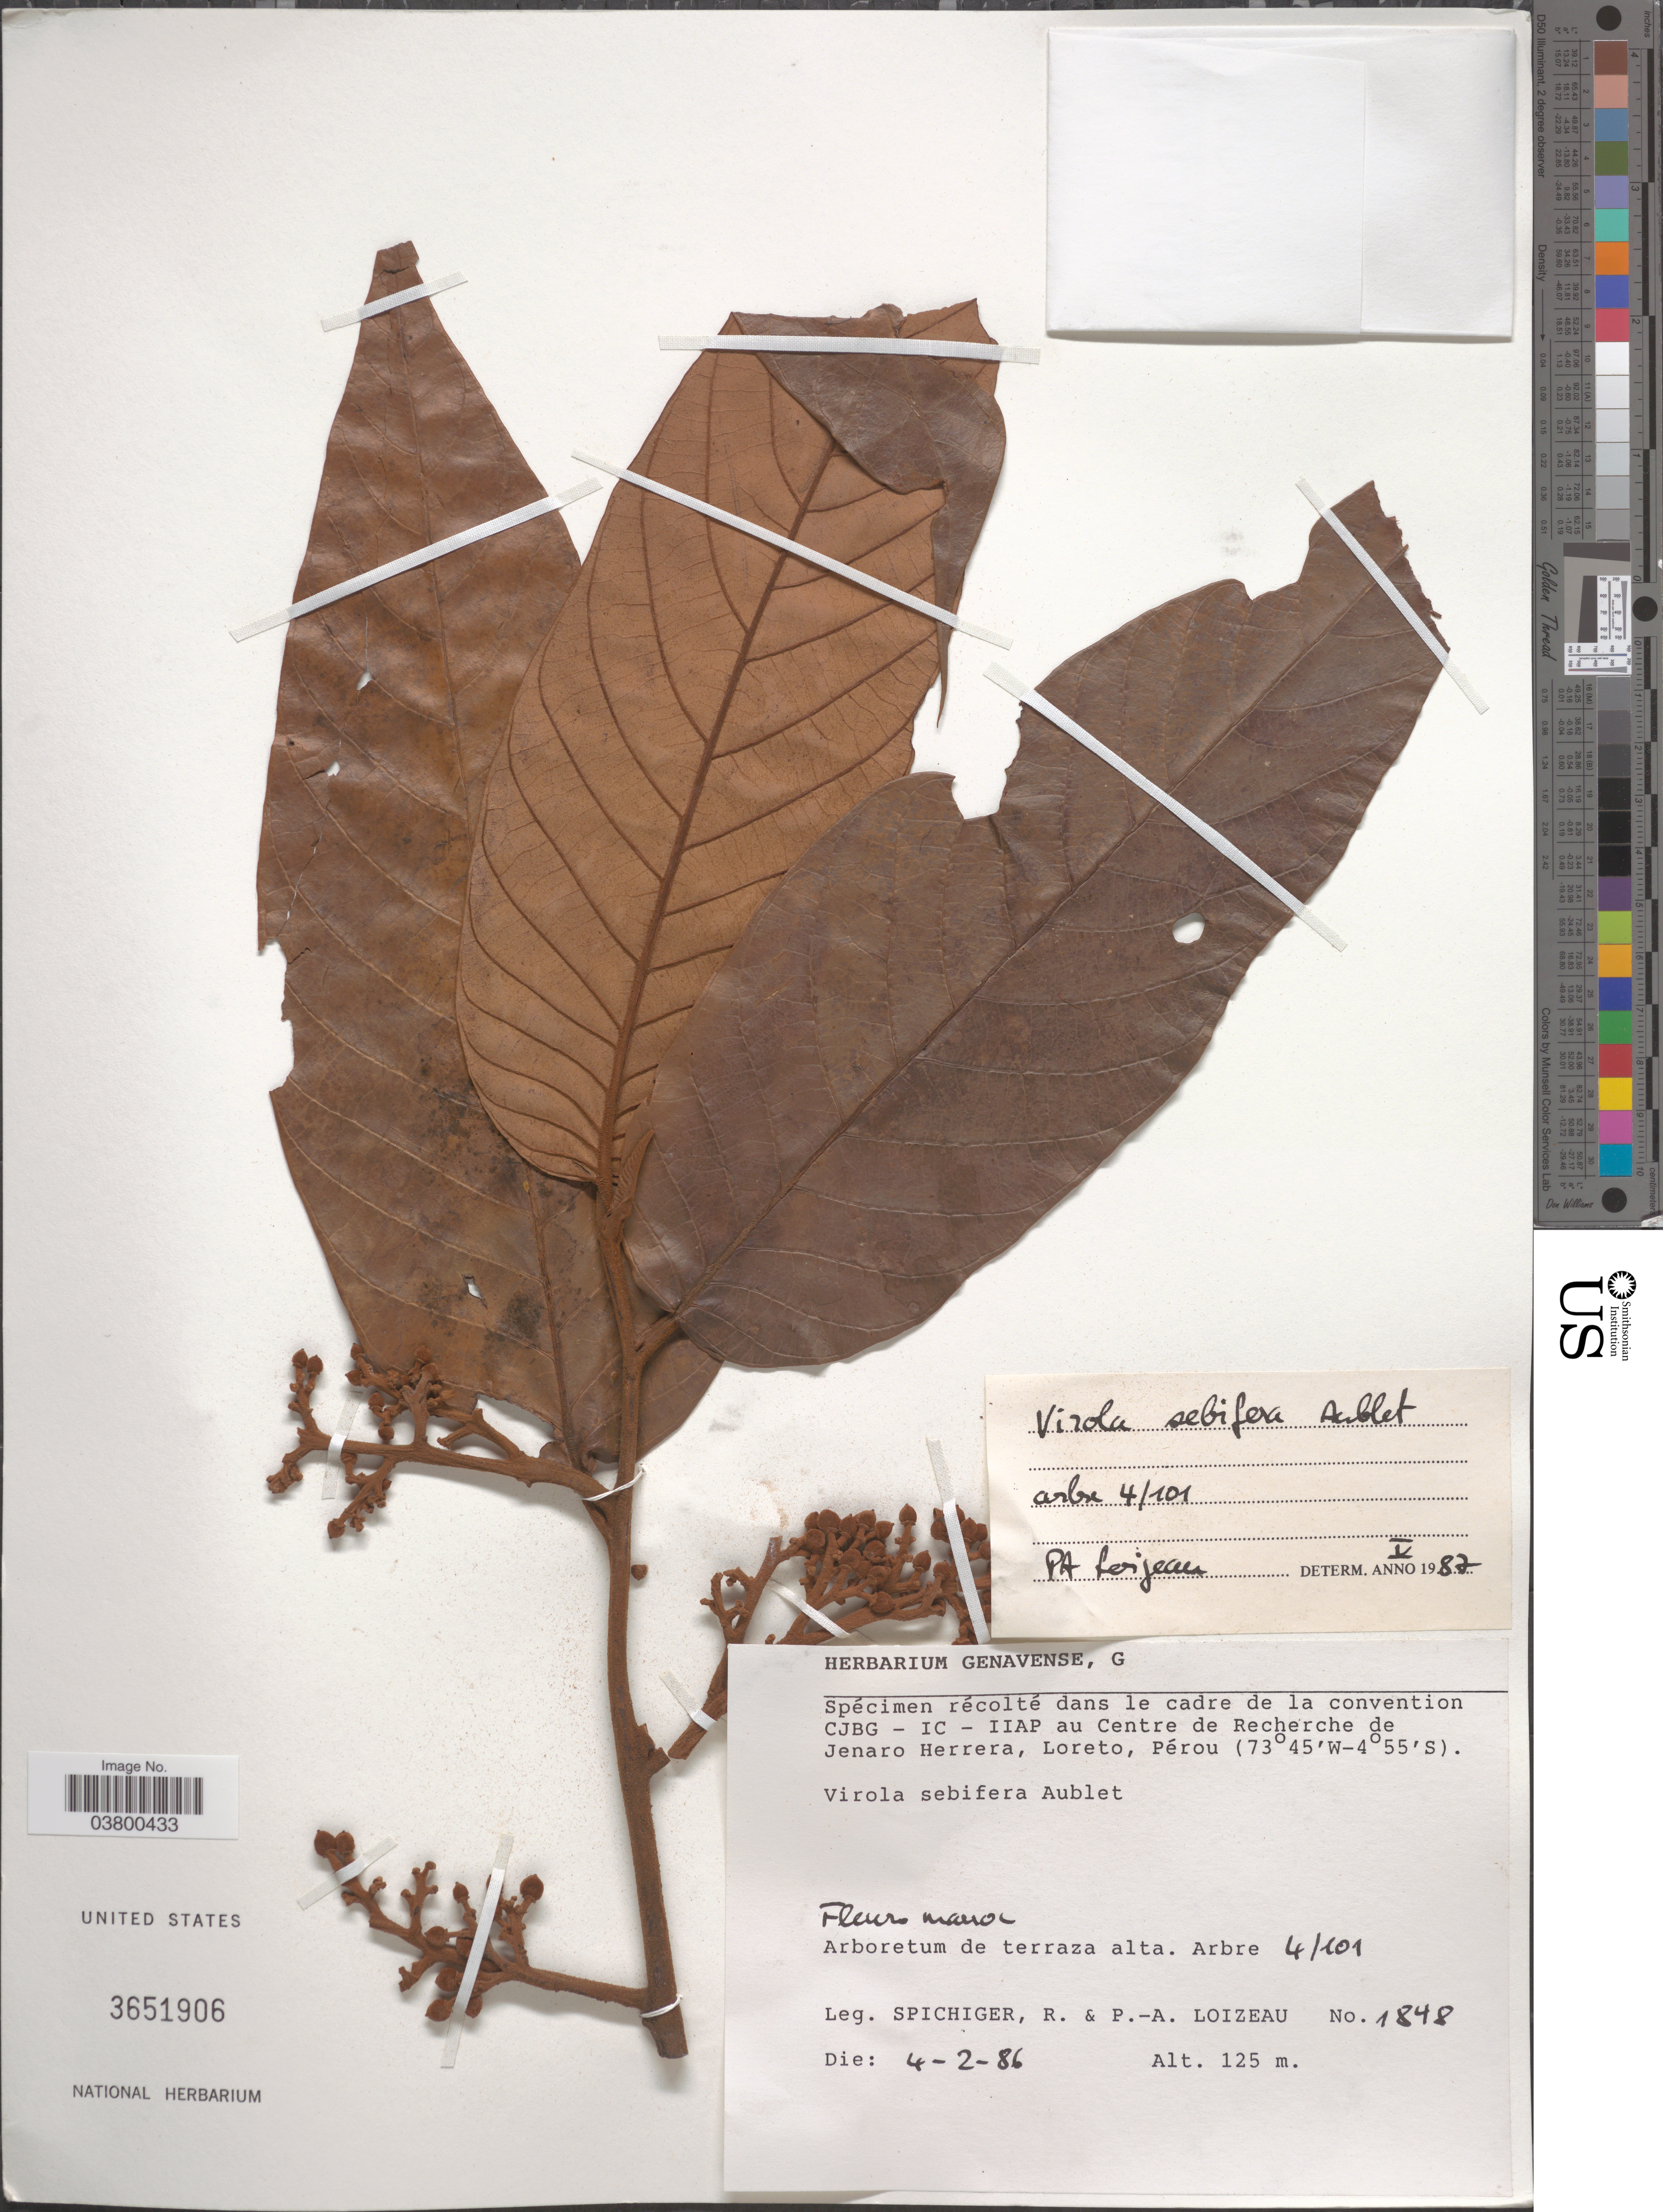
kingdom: Plantae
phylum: Tracheophyta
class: Magnoliopsida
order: Magnoliales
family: Myristicaceae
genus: Virola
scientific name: Virola sebifera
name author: Aubl.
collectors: R. Spichiger & P. Loizeau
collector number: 1848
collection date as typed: Transcribed d/m/y: 4/2/86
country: Peru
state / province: Loreto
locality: Centre de Recherche de Jenaro Herrera, Loreto, Pérou. Arboretum de terraza alta - Arbre 4/101.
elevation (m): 125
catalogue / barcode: US 3651906